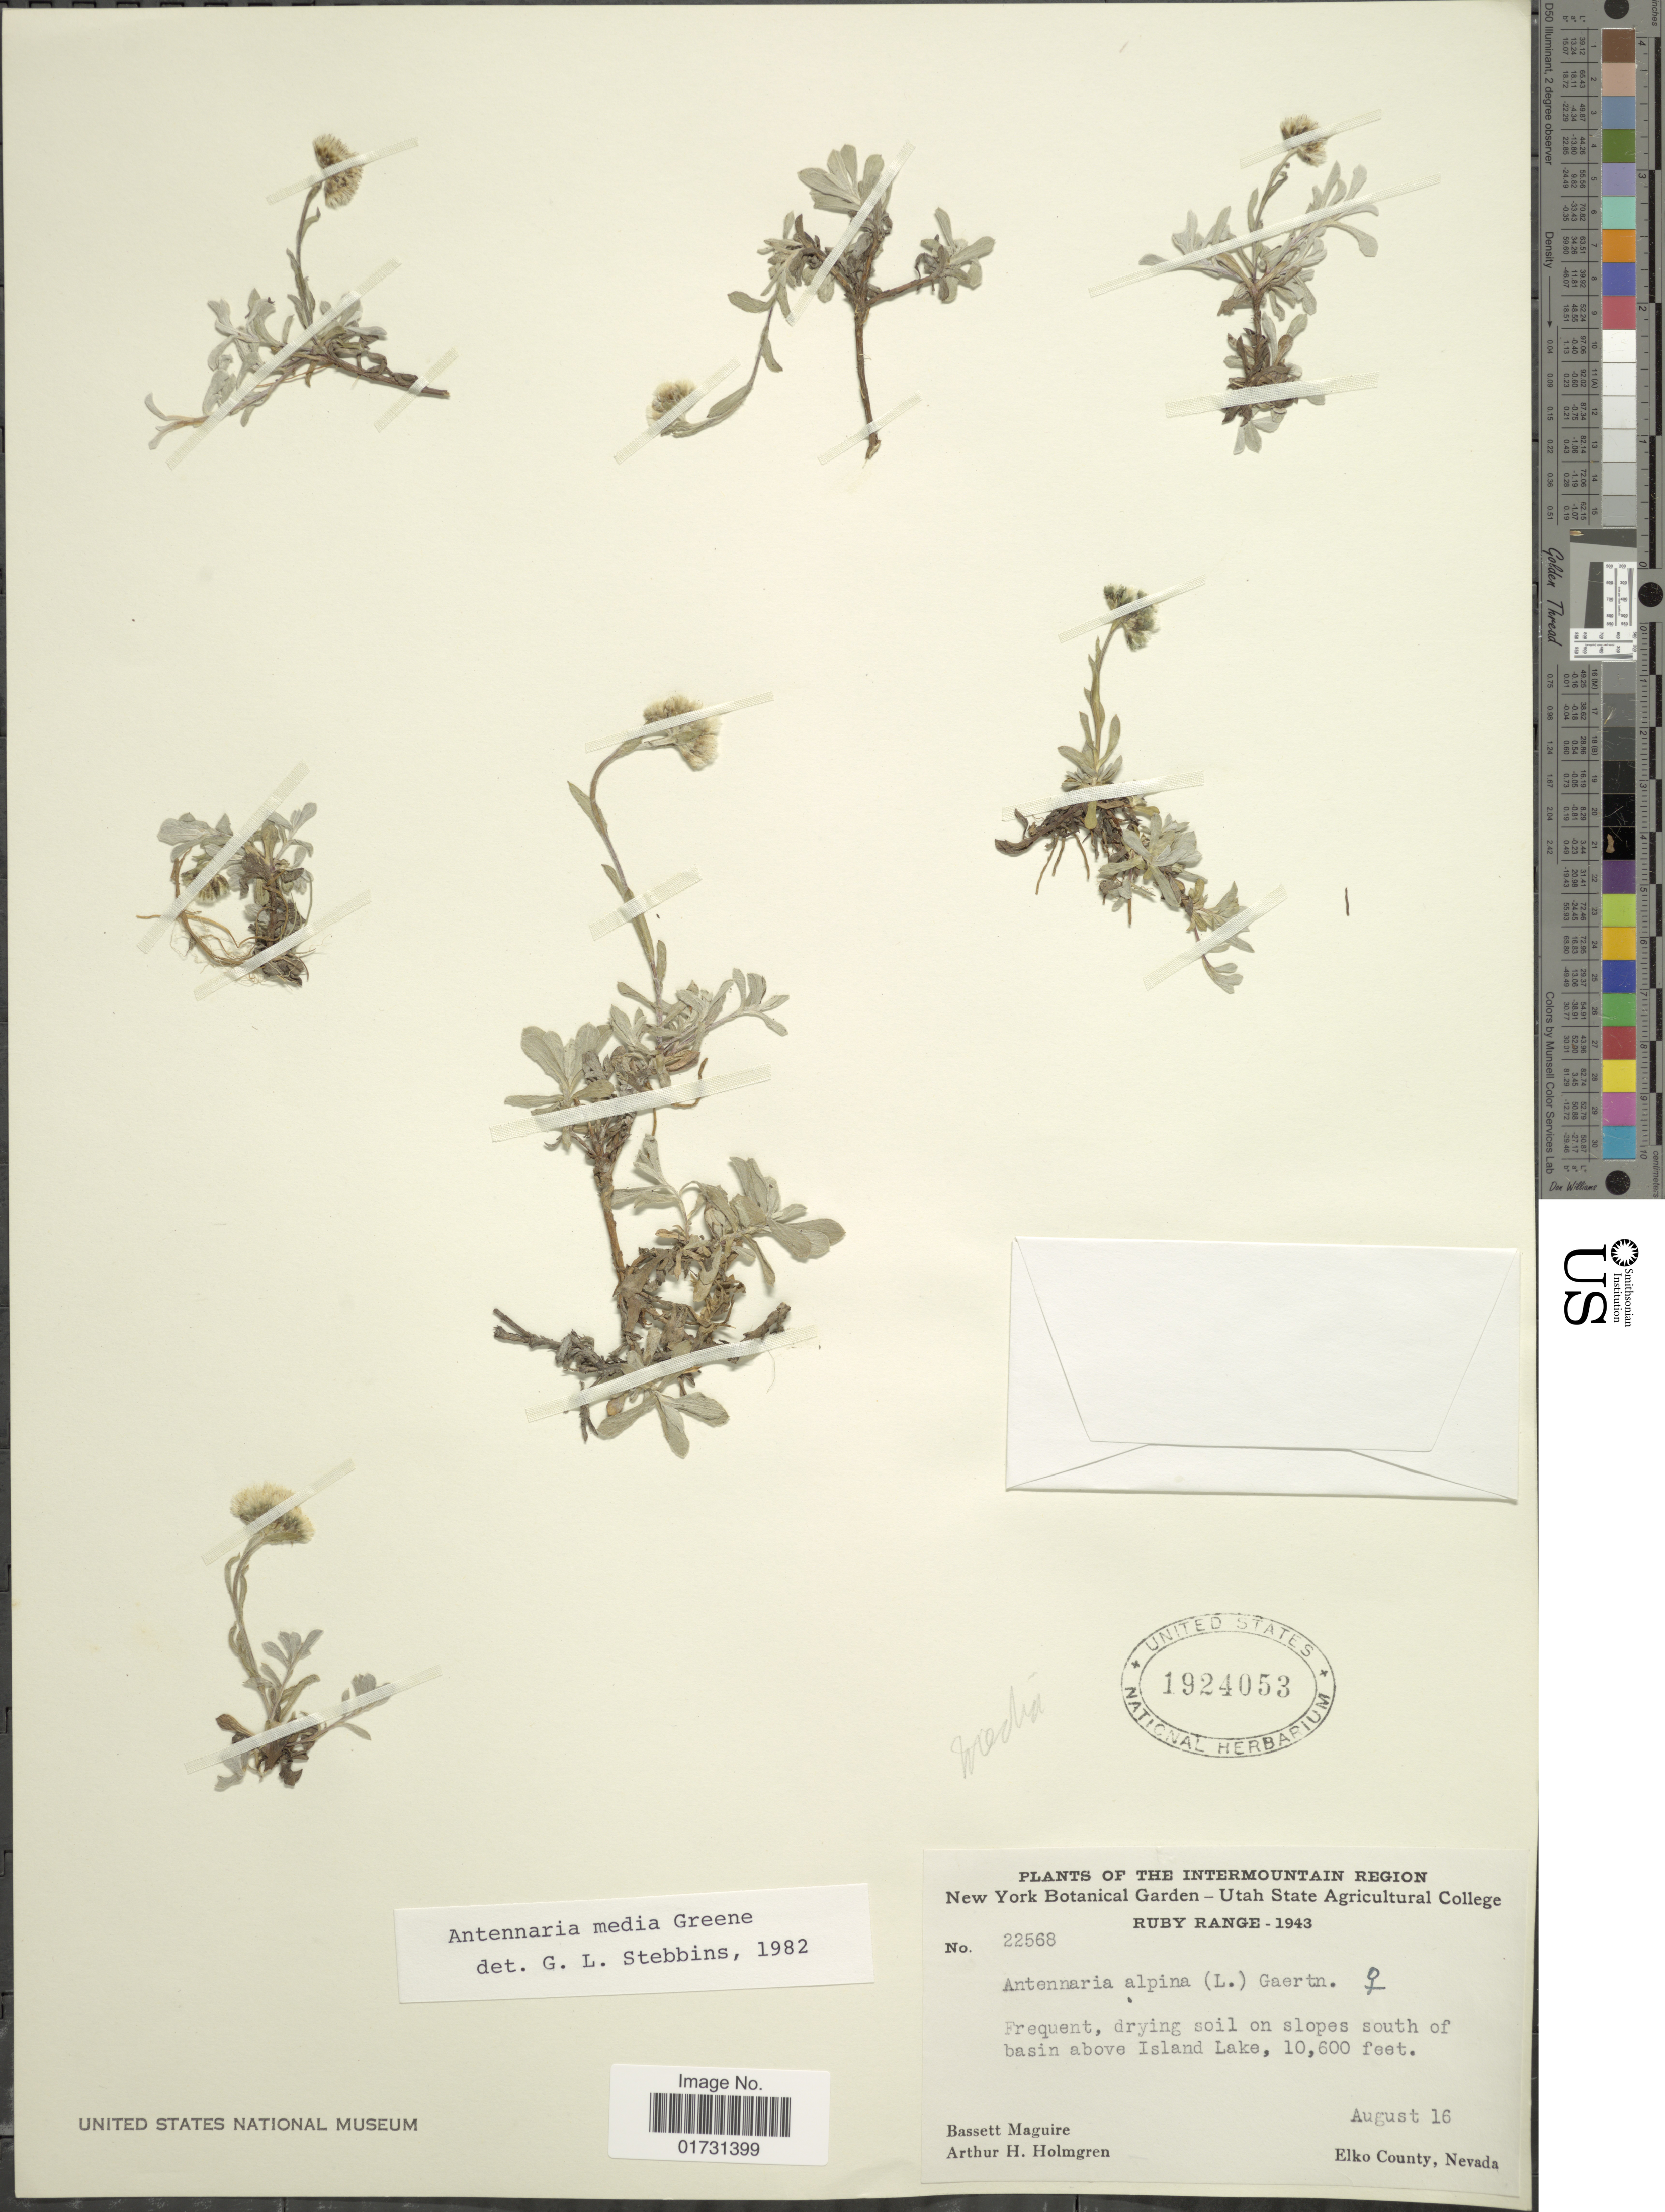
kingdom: Plantae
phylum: Tracheophyta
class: Magnoliopsida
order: Asterales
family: Asteraceae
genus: Antennaria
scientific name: Antennaria media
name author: Greene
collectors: B. Maguire & A. H. Holmgren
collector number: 22568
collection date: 1943-08-16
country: United States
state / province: Nevada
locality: The Intermountain, Ruby Range, Frequent, drying soil on slopes south of basin above Island Lake, Elko County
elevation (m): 3231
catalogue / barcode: US 1924053